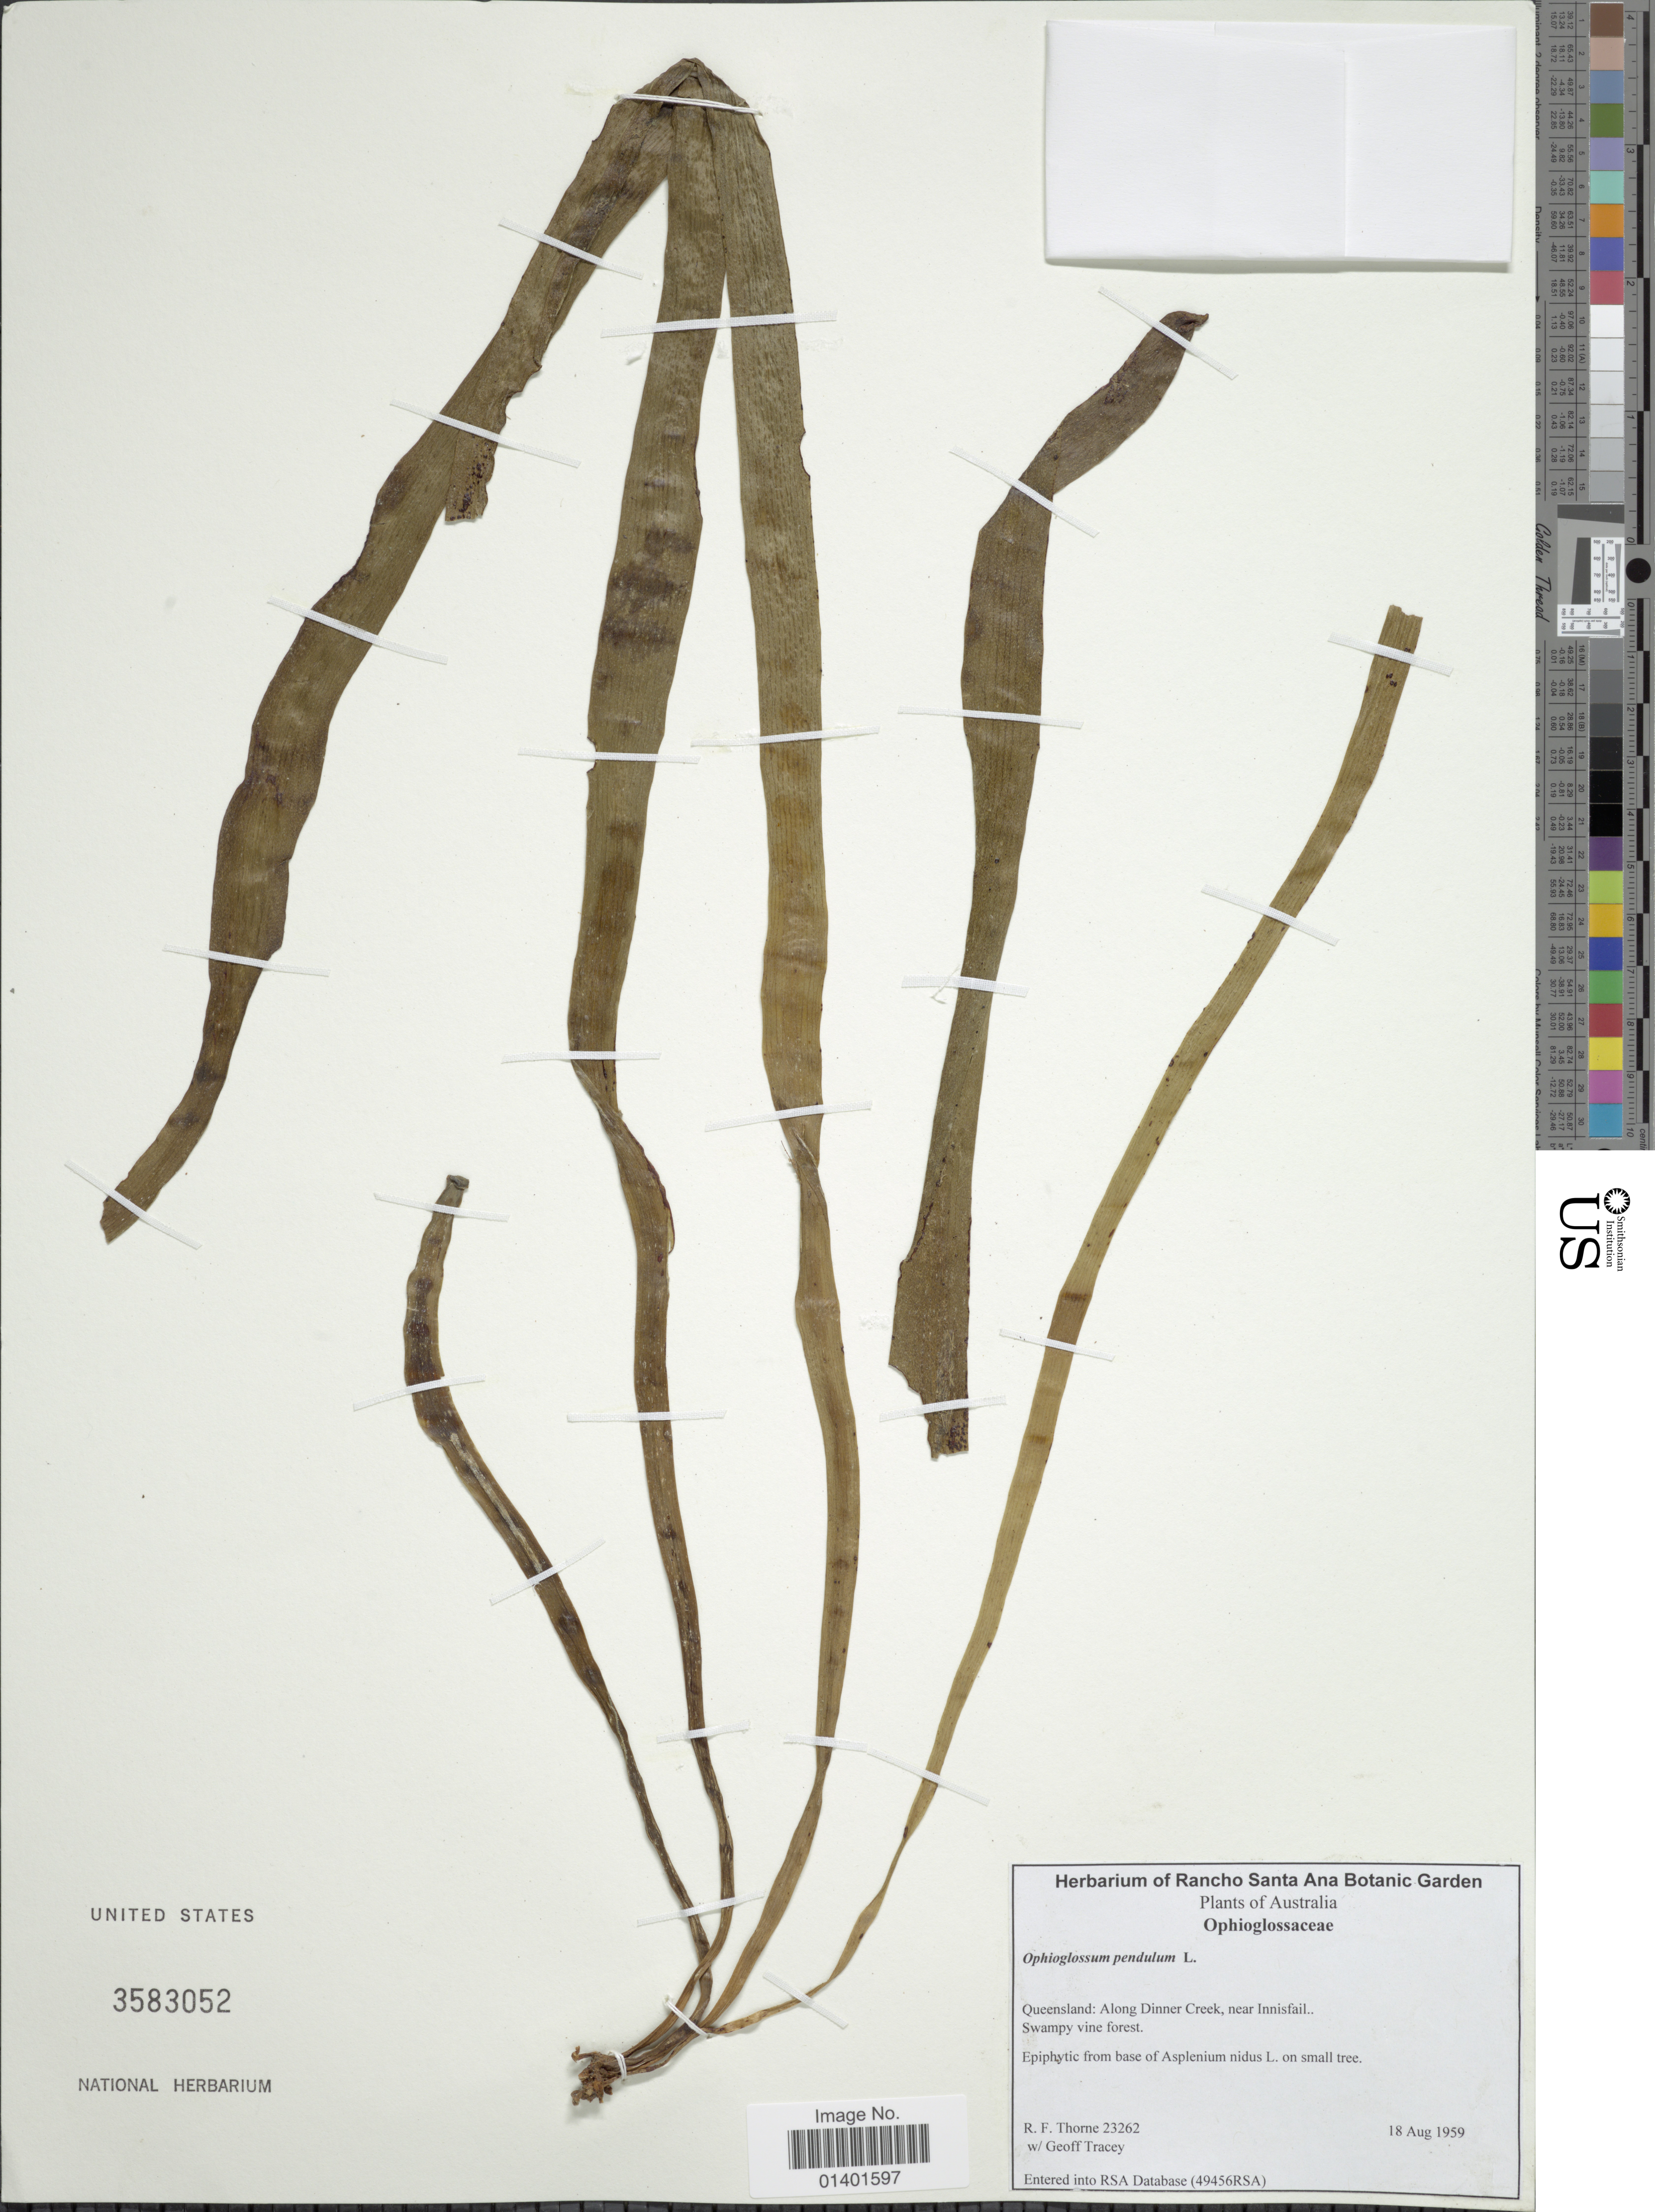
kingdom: Plantae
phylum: Tracheophyta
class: Polypodiopsida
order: Ophioglossales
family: Ophioglossaceae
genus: Ophioglossum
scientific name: Ophioglossum pendulum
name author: L.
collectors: R. F. Thorne & G. Tracey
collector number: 23262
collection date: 1959-08-18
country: Australia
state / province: Queensland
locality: Along Dinner Creek, near Innisfail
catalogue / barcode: US 3583052